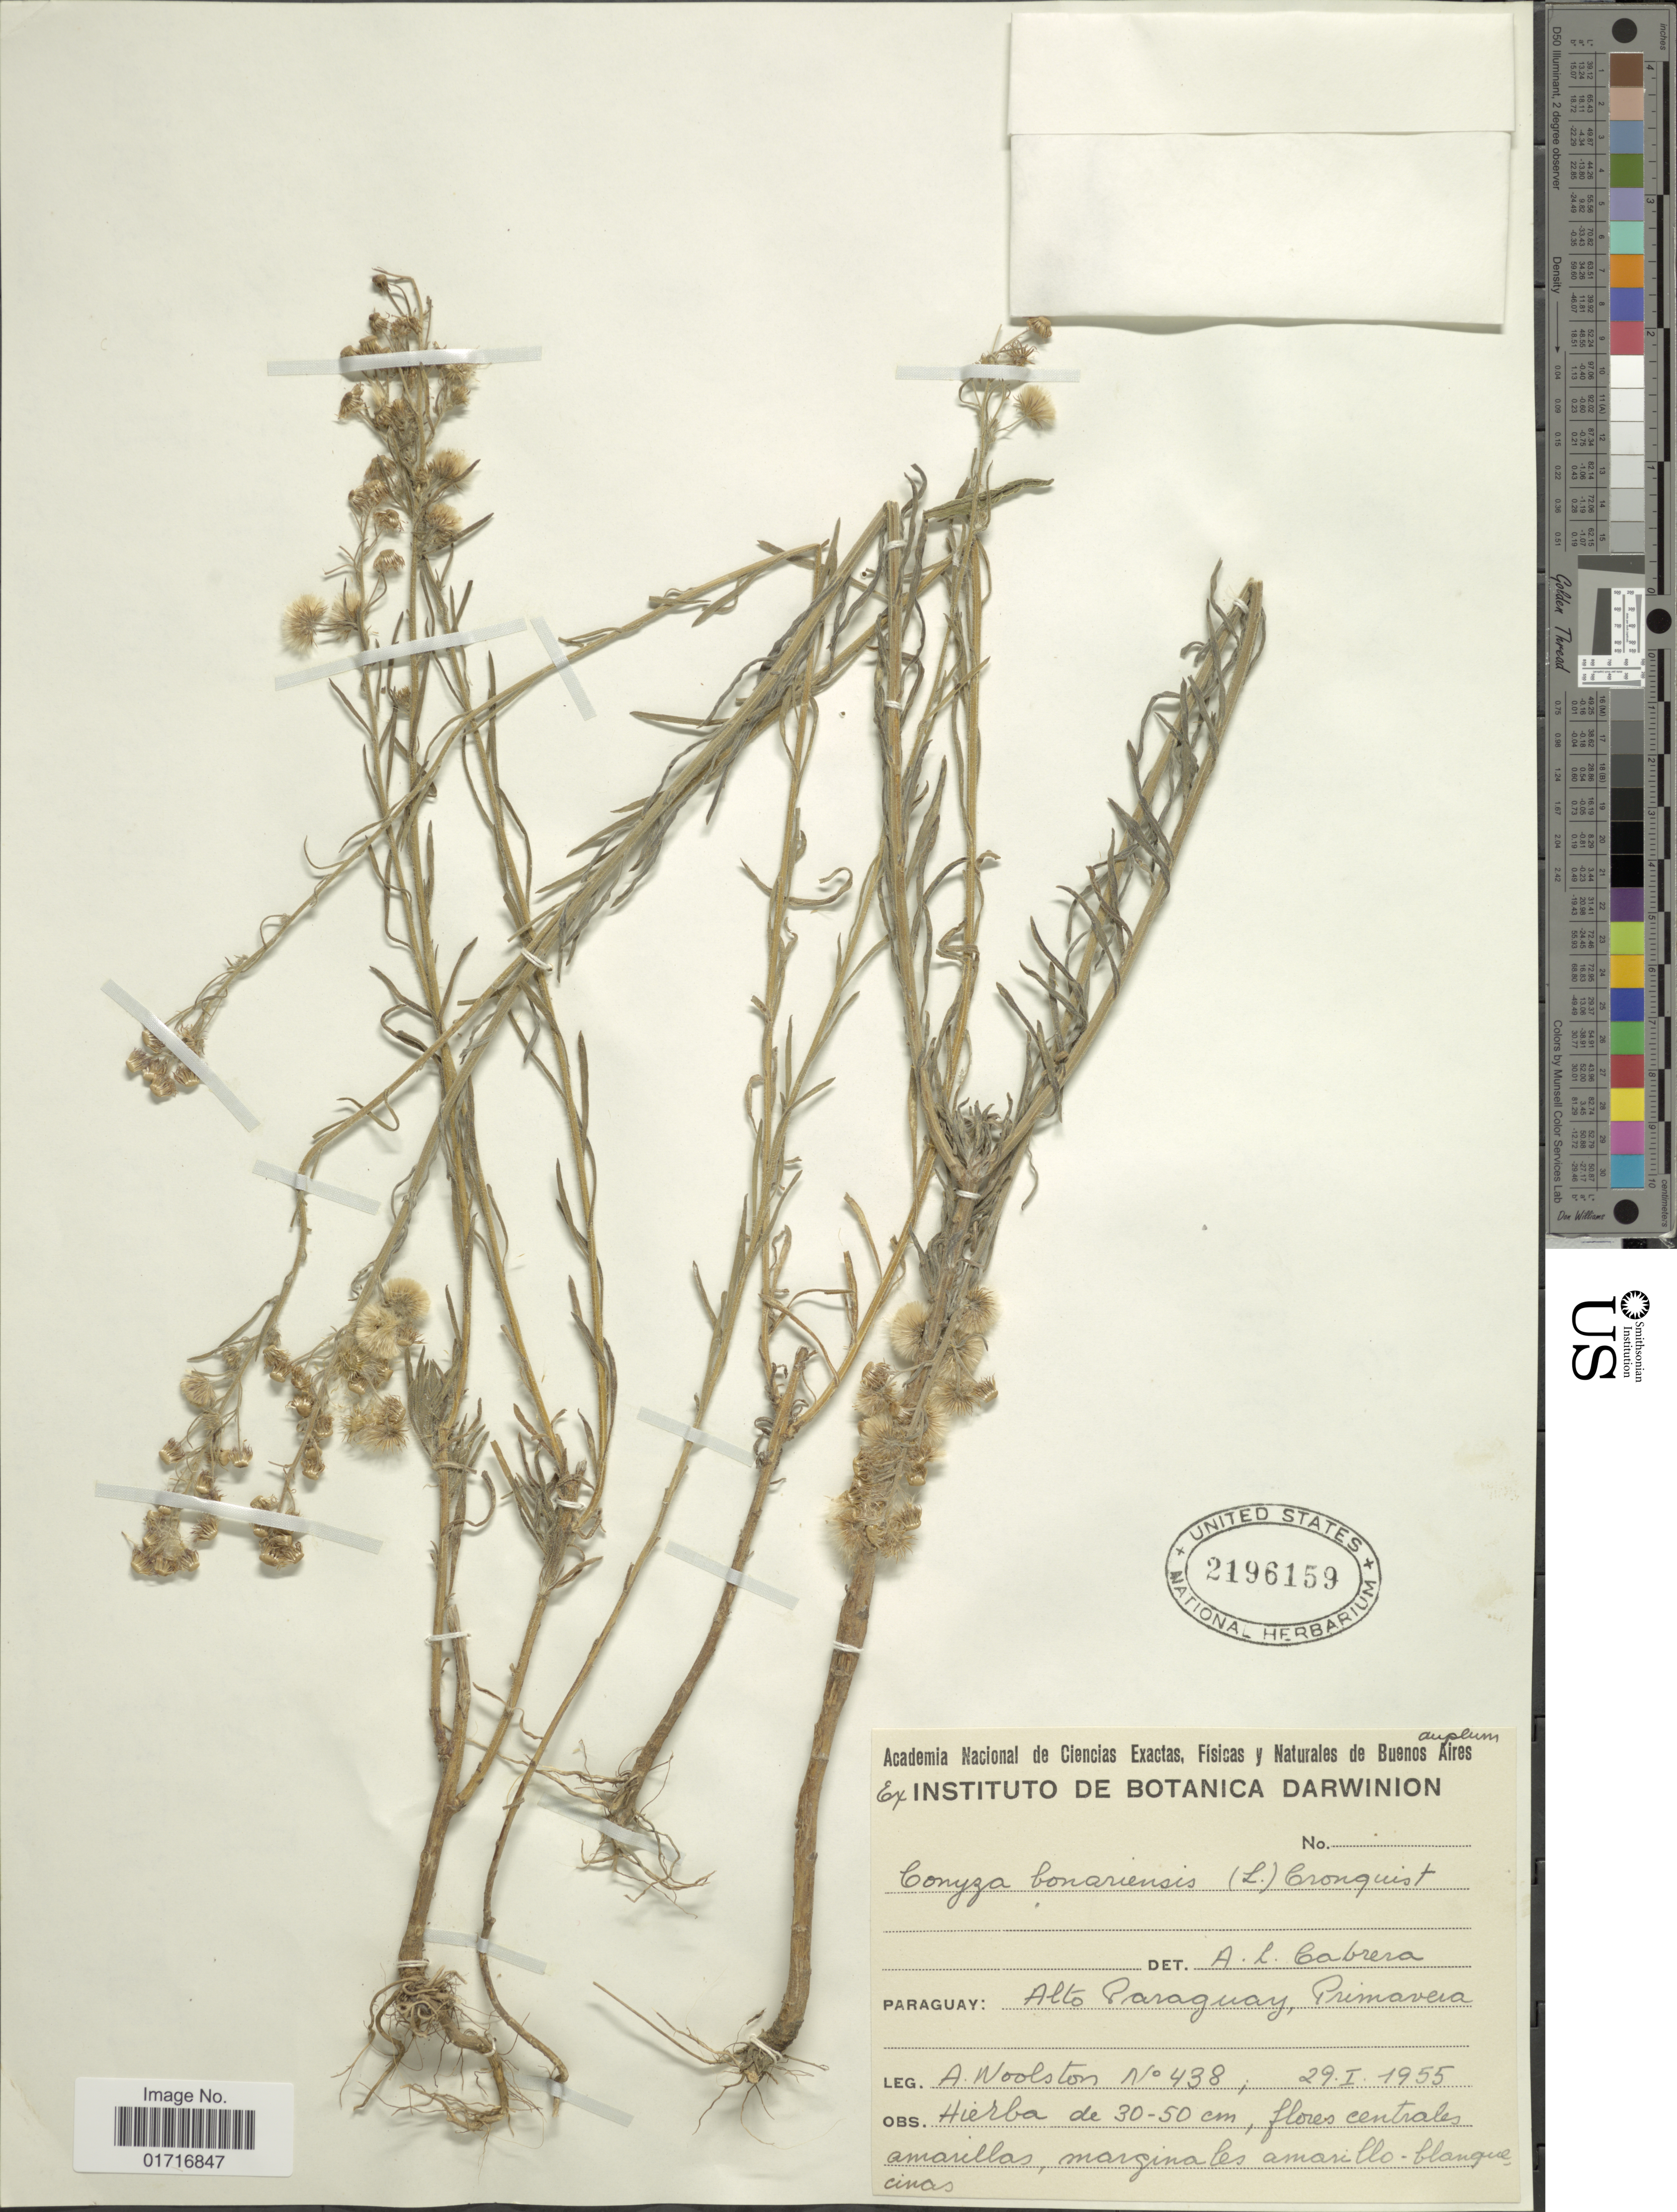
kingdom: Plantae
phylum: Tracheophyta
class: Magnoliopsida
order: Asterales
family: Asteraceae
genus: Conyza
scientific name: Conyza bonariensis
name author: (L.) Cronq.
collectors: A. Woolston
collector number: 438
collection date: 1955-01-29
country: Paraguay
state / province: Alto Paraguay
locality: Alto Paraguay, Primavera.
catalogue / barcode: US 2196159